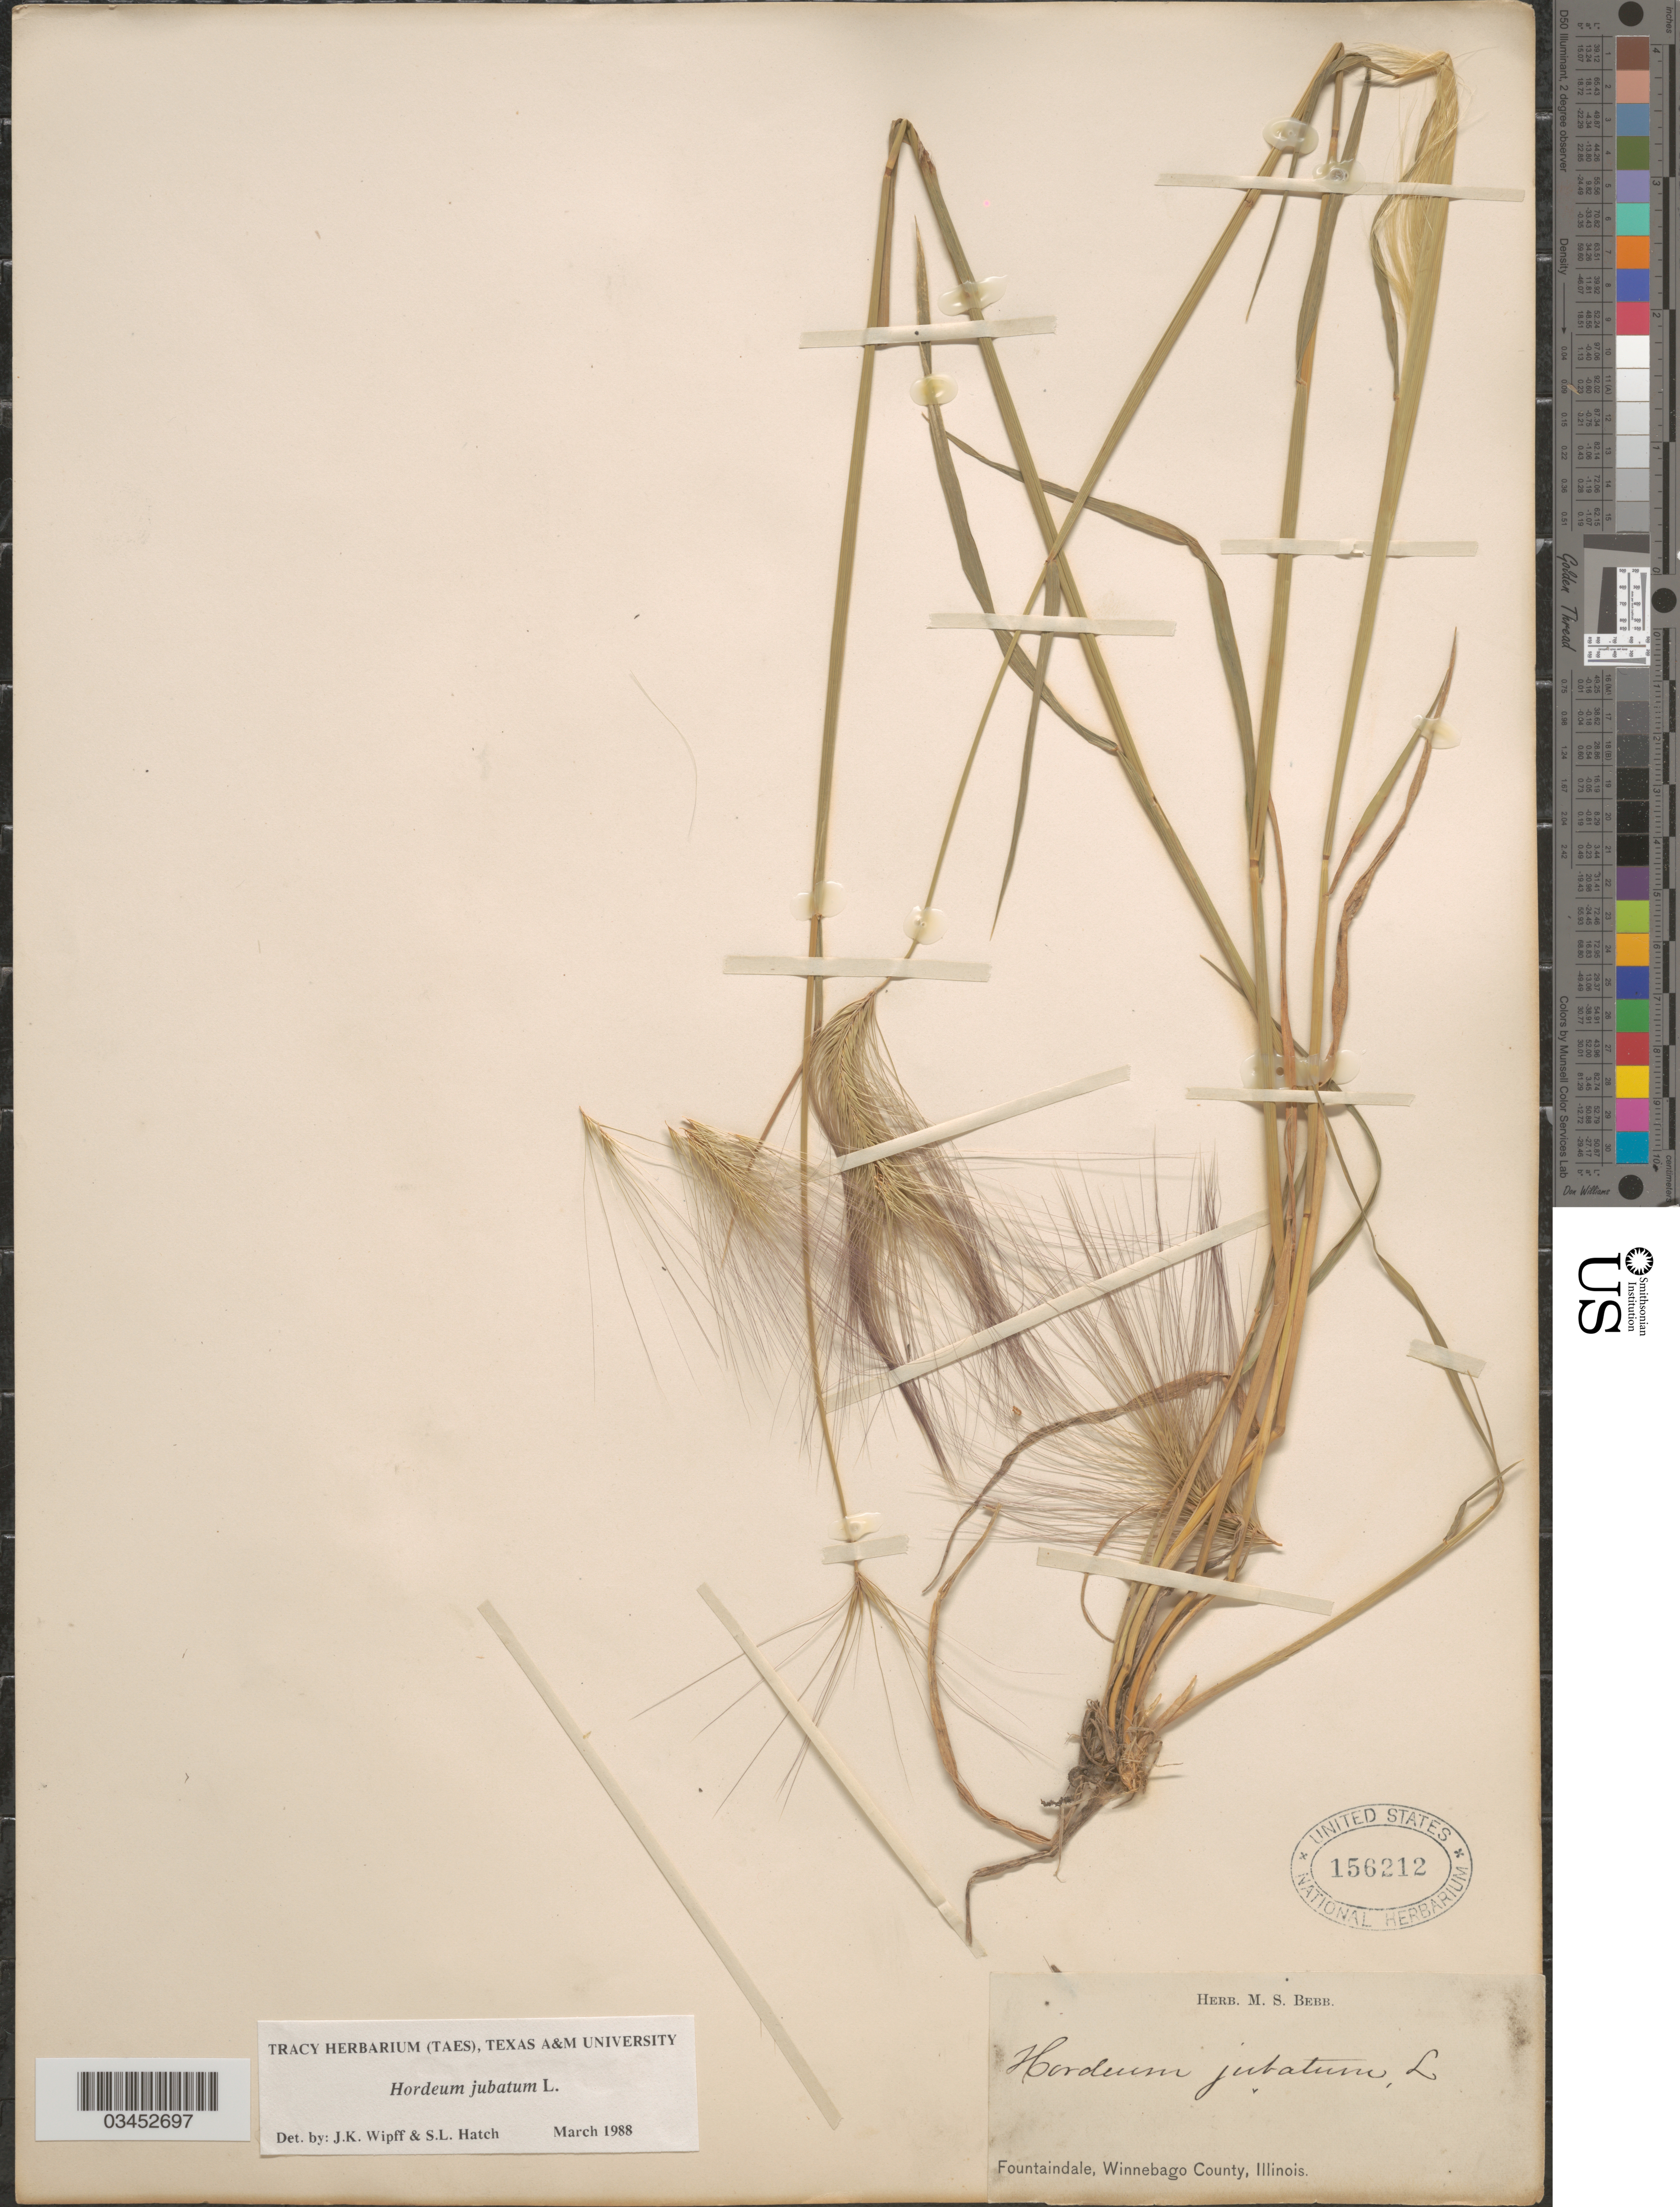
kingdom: Plantae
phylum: Tracheophyta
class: Liliopsida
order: Poales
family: Poaceae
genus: Hordeum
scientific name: Hordeum jubatum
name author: L.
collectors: ex Herb. M. S. Bebb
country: United States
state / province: Illinois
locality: Fountaindale, Winnebago County.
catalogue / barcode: US 156212